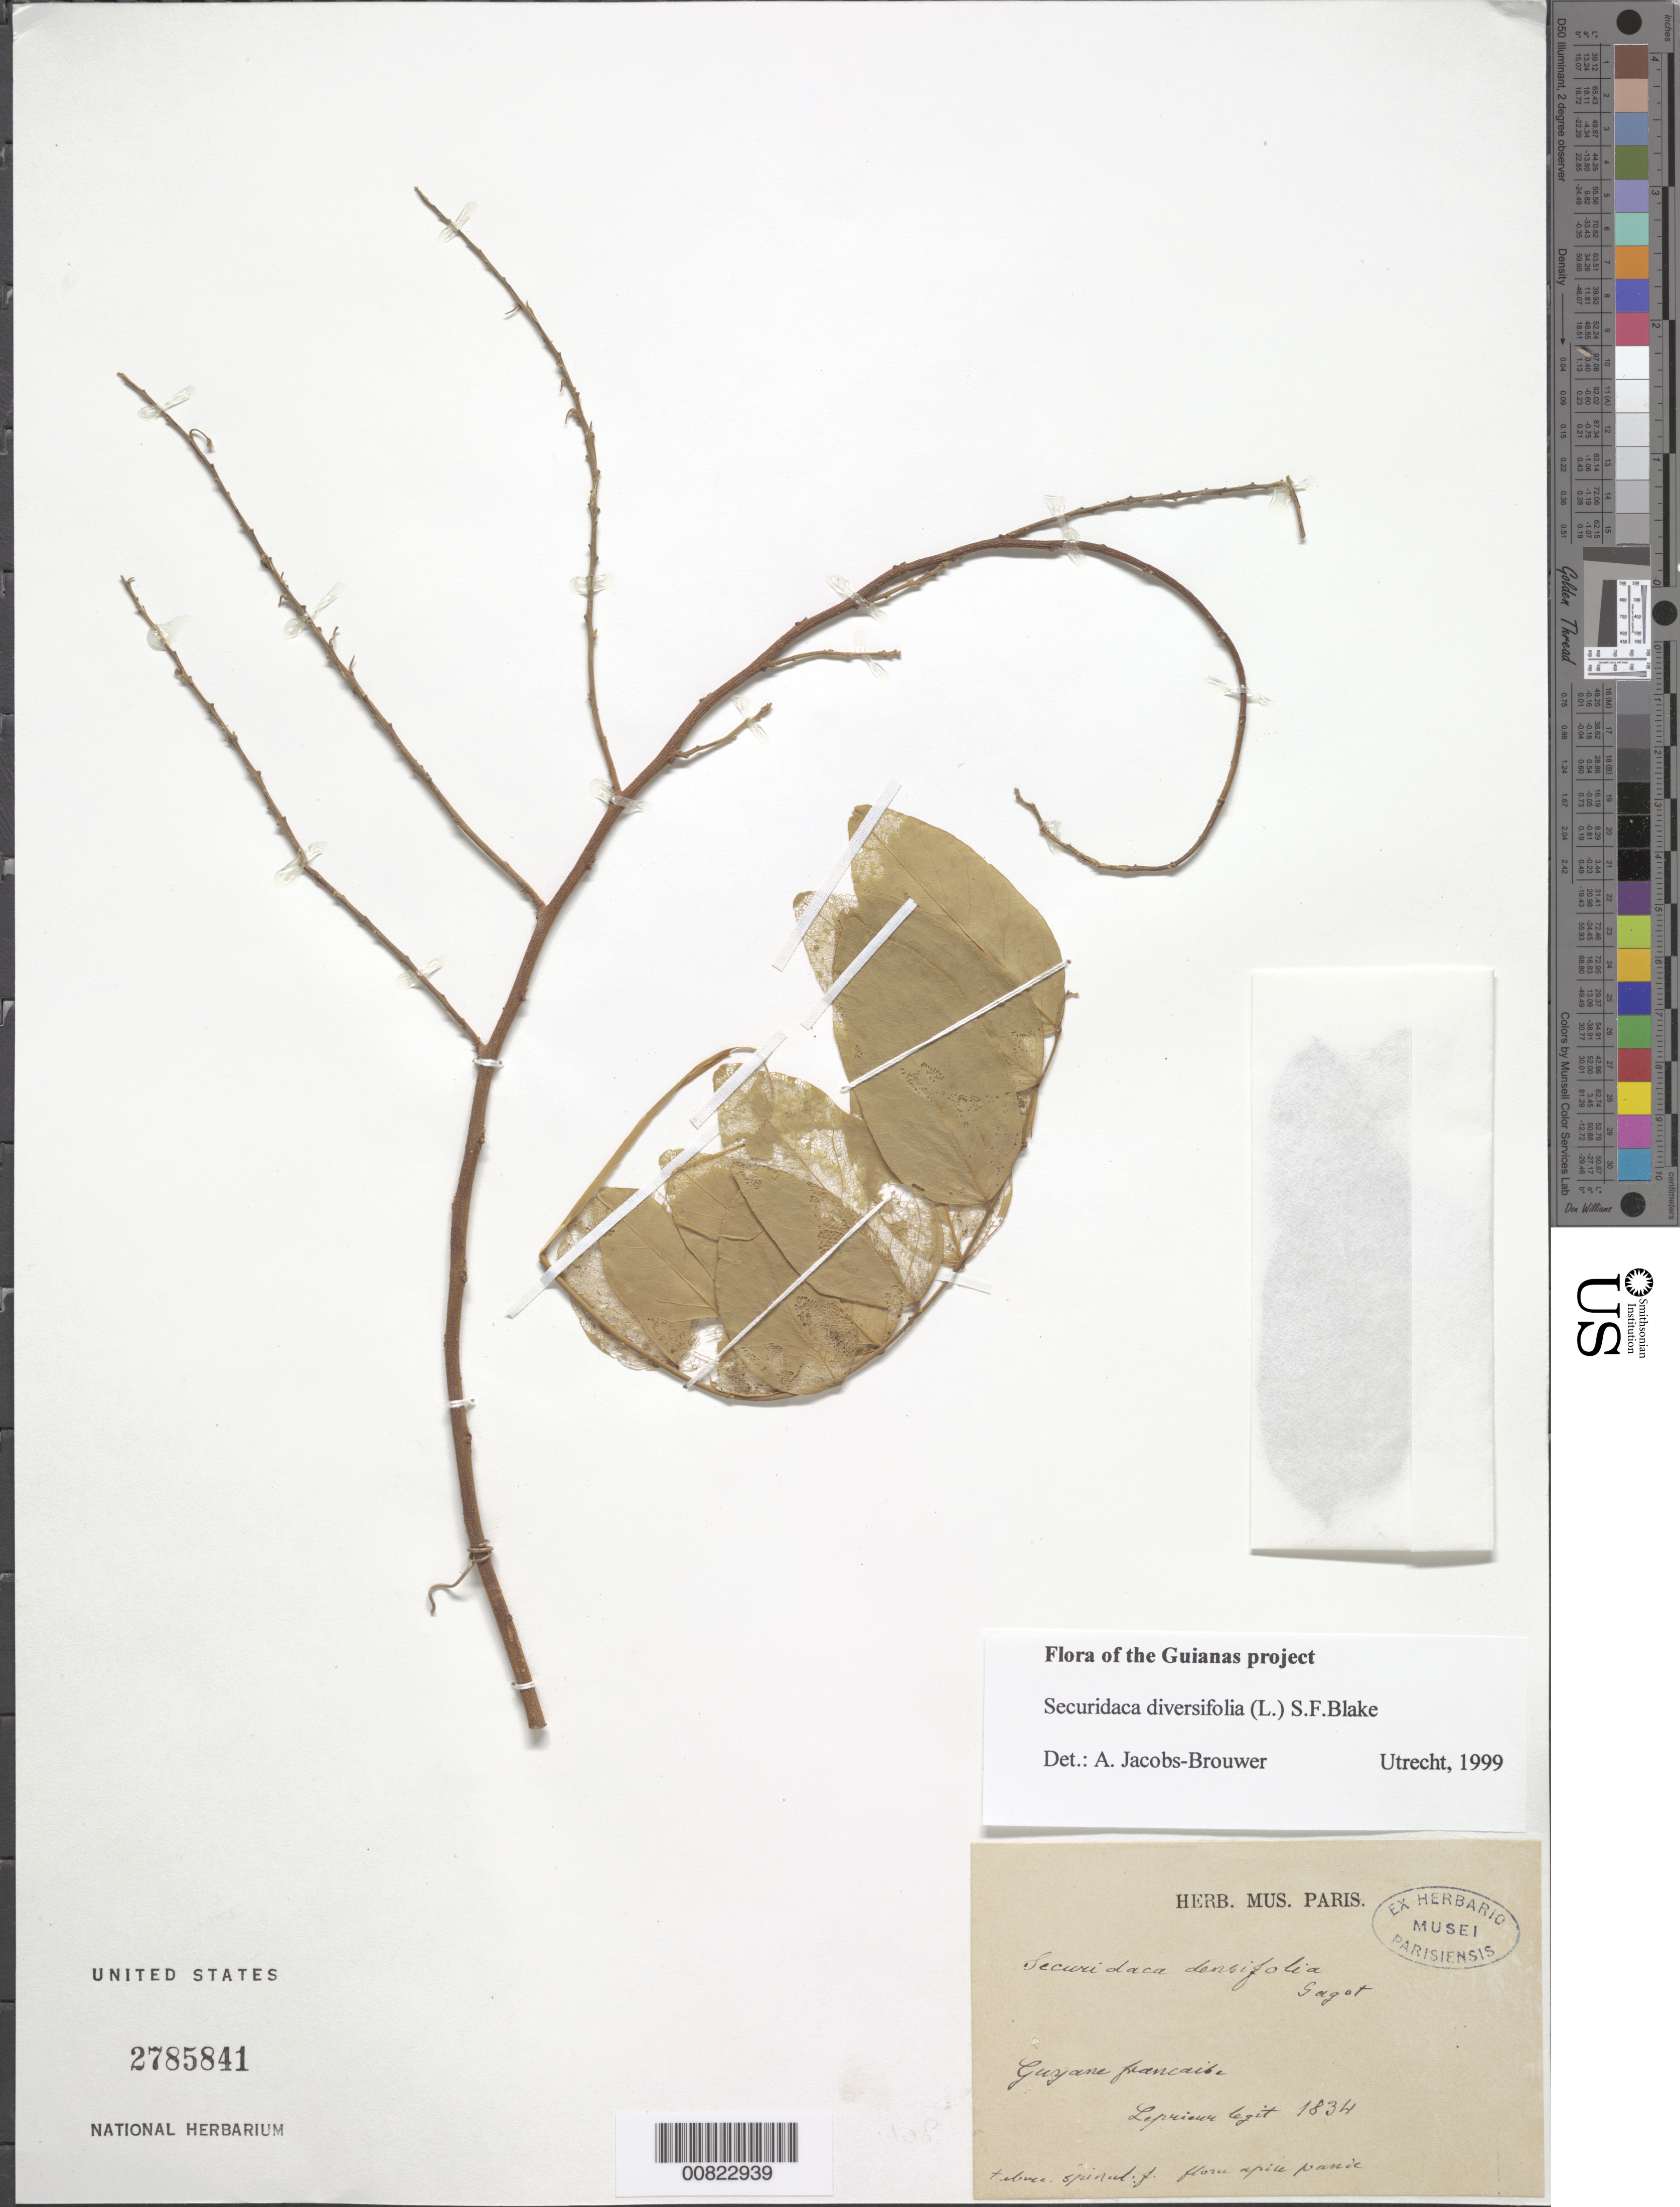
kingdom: Plantae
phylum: Tracheophyta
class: Magnoliopsida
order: Fabales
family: Polygalaceae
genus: Securidaca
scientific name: Securidaca diversifolia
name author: (L.) S.F. Blake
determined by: Jacobs-Brouwer, A.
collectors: F. M. R. Leprieur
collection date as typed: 1834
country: French Guiana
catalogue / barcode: US 2785841